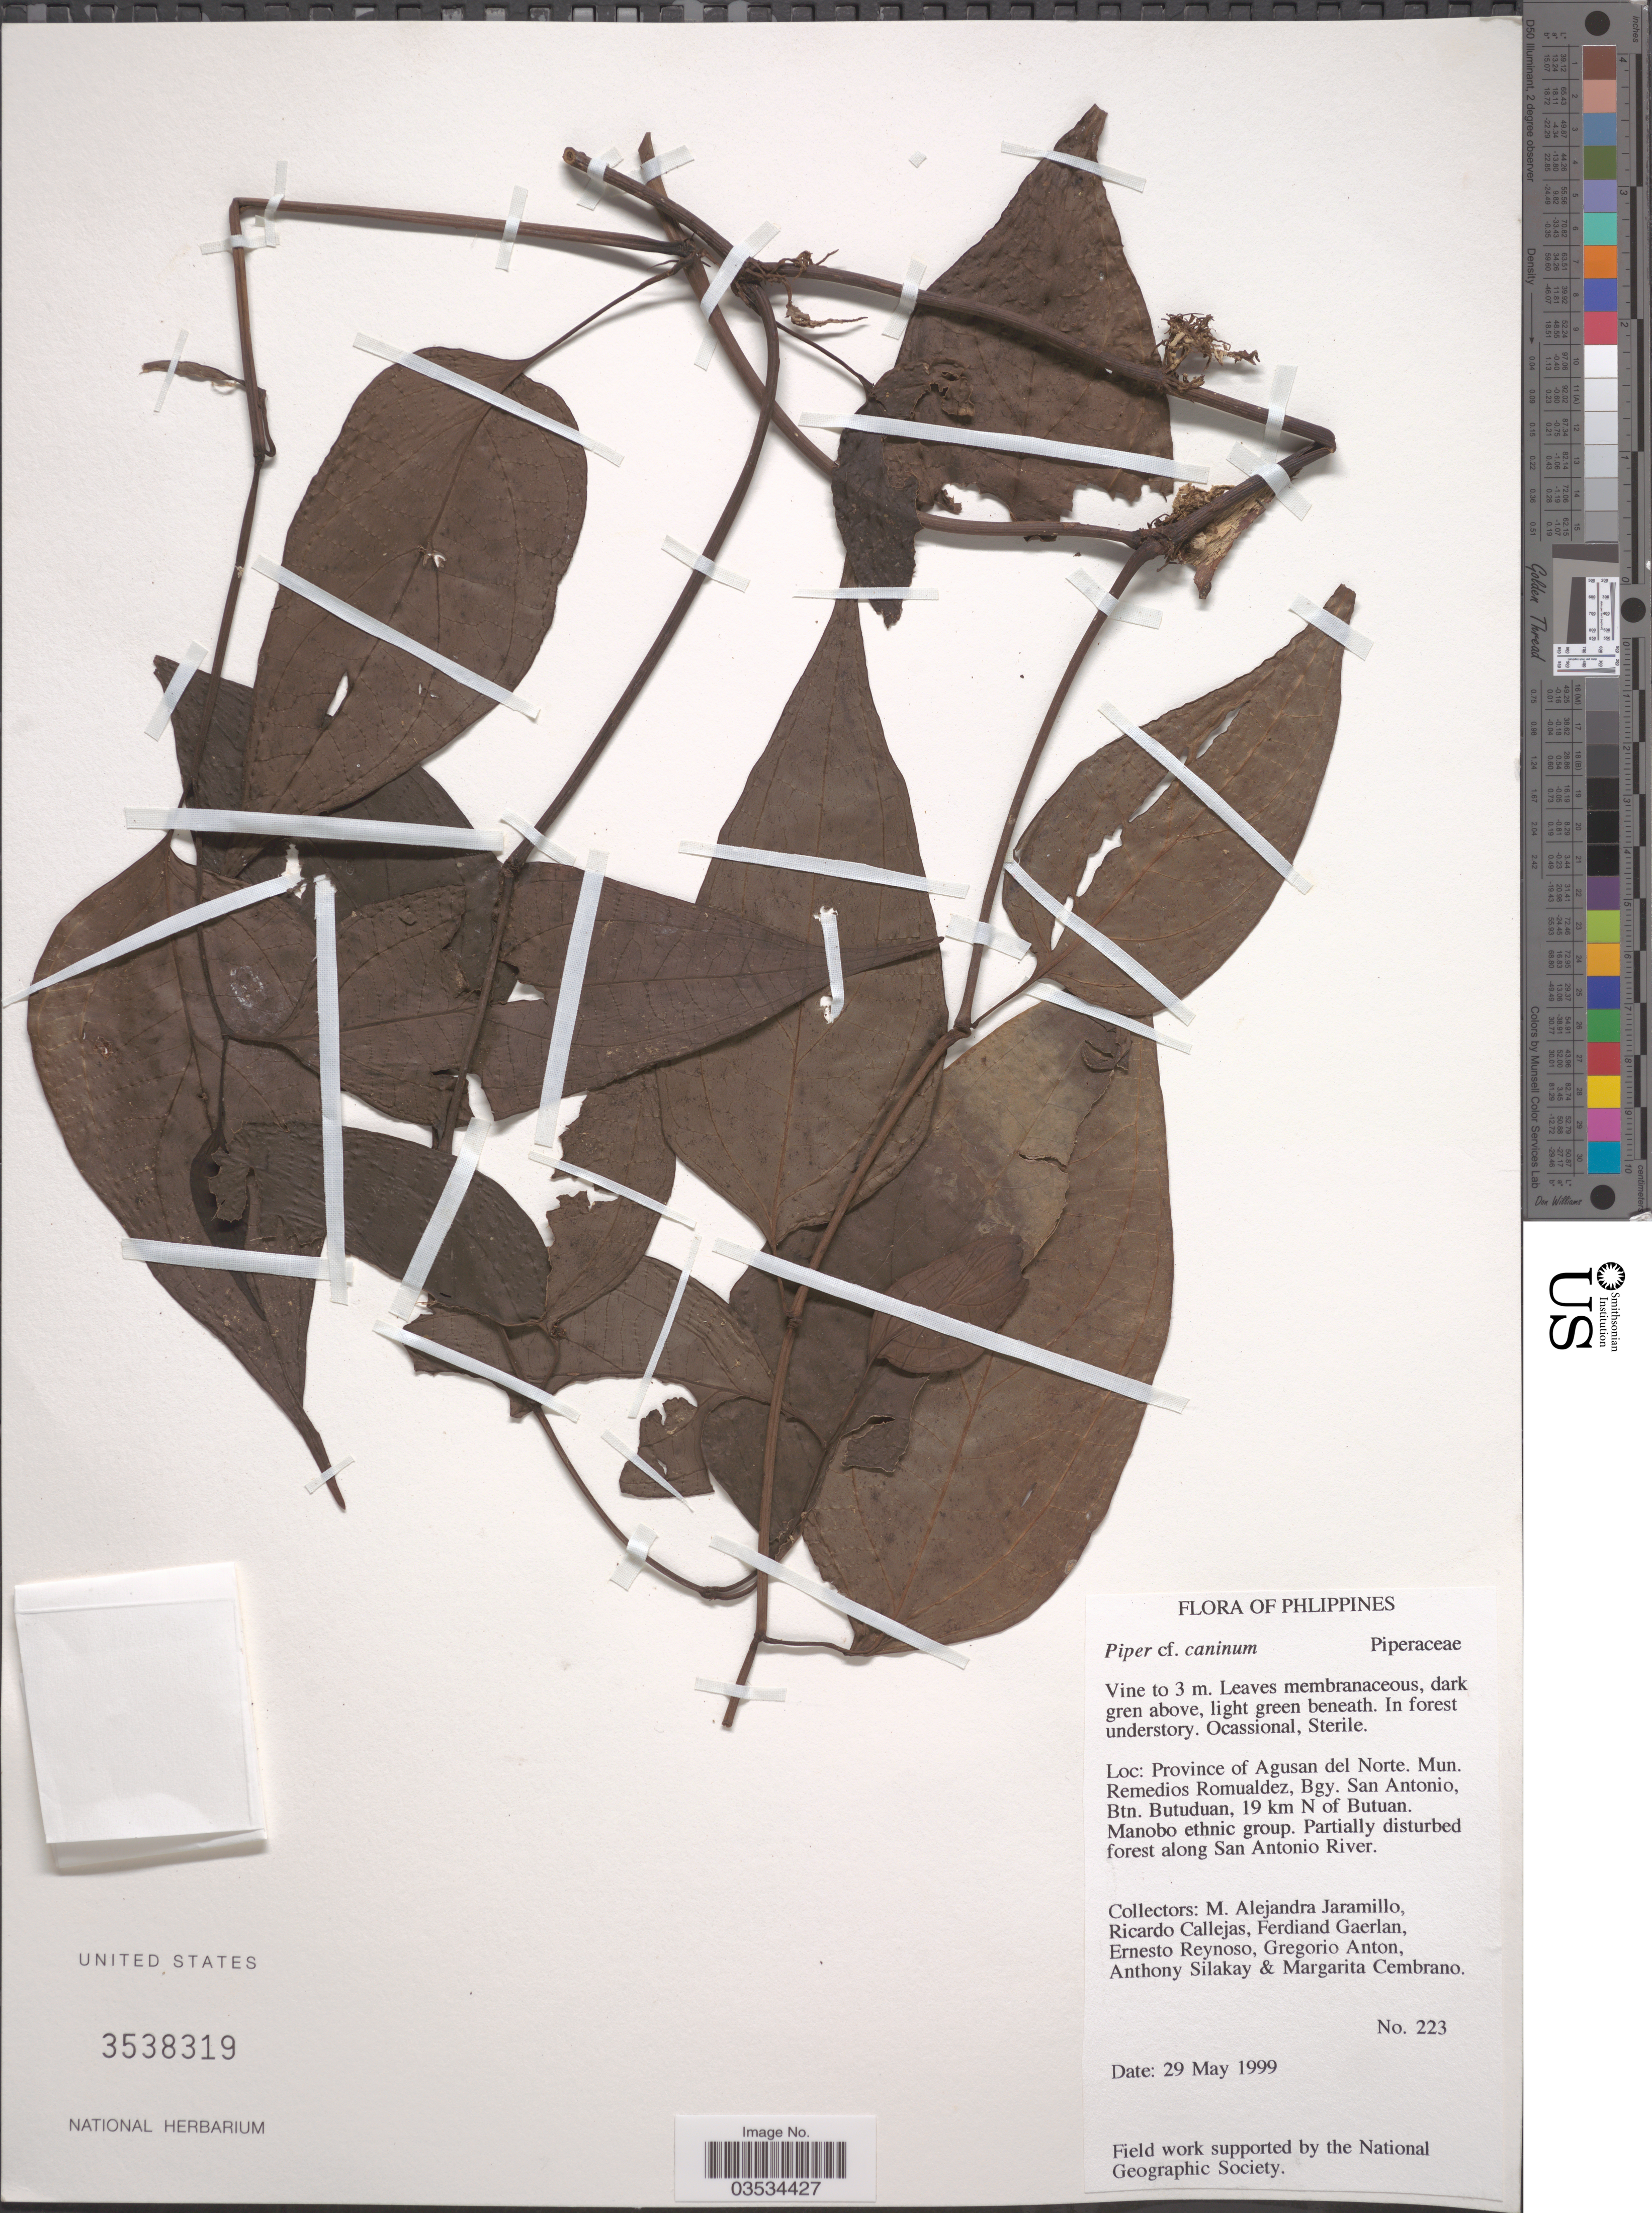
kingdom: Plantae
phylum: Tracheophyta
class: Magnoliopsida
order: Piperales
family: Piperaceae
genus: Piper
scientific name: Piper caninum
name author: Blume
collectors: M. A. Jaramillo, R. Callejas, F. Gaerlan, E. Reynoso & et al.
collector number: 223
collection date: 1999-05-29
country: Philippines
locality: Province of Agusan del Norte. Mun. Remedios Romualdez, Bgy. San Antonio, Btn. Butuduan, 19 km N of Butuan. Manobo ethnic group. Forest along San Antonio River.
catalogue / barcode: US 3538319